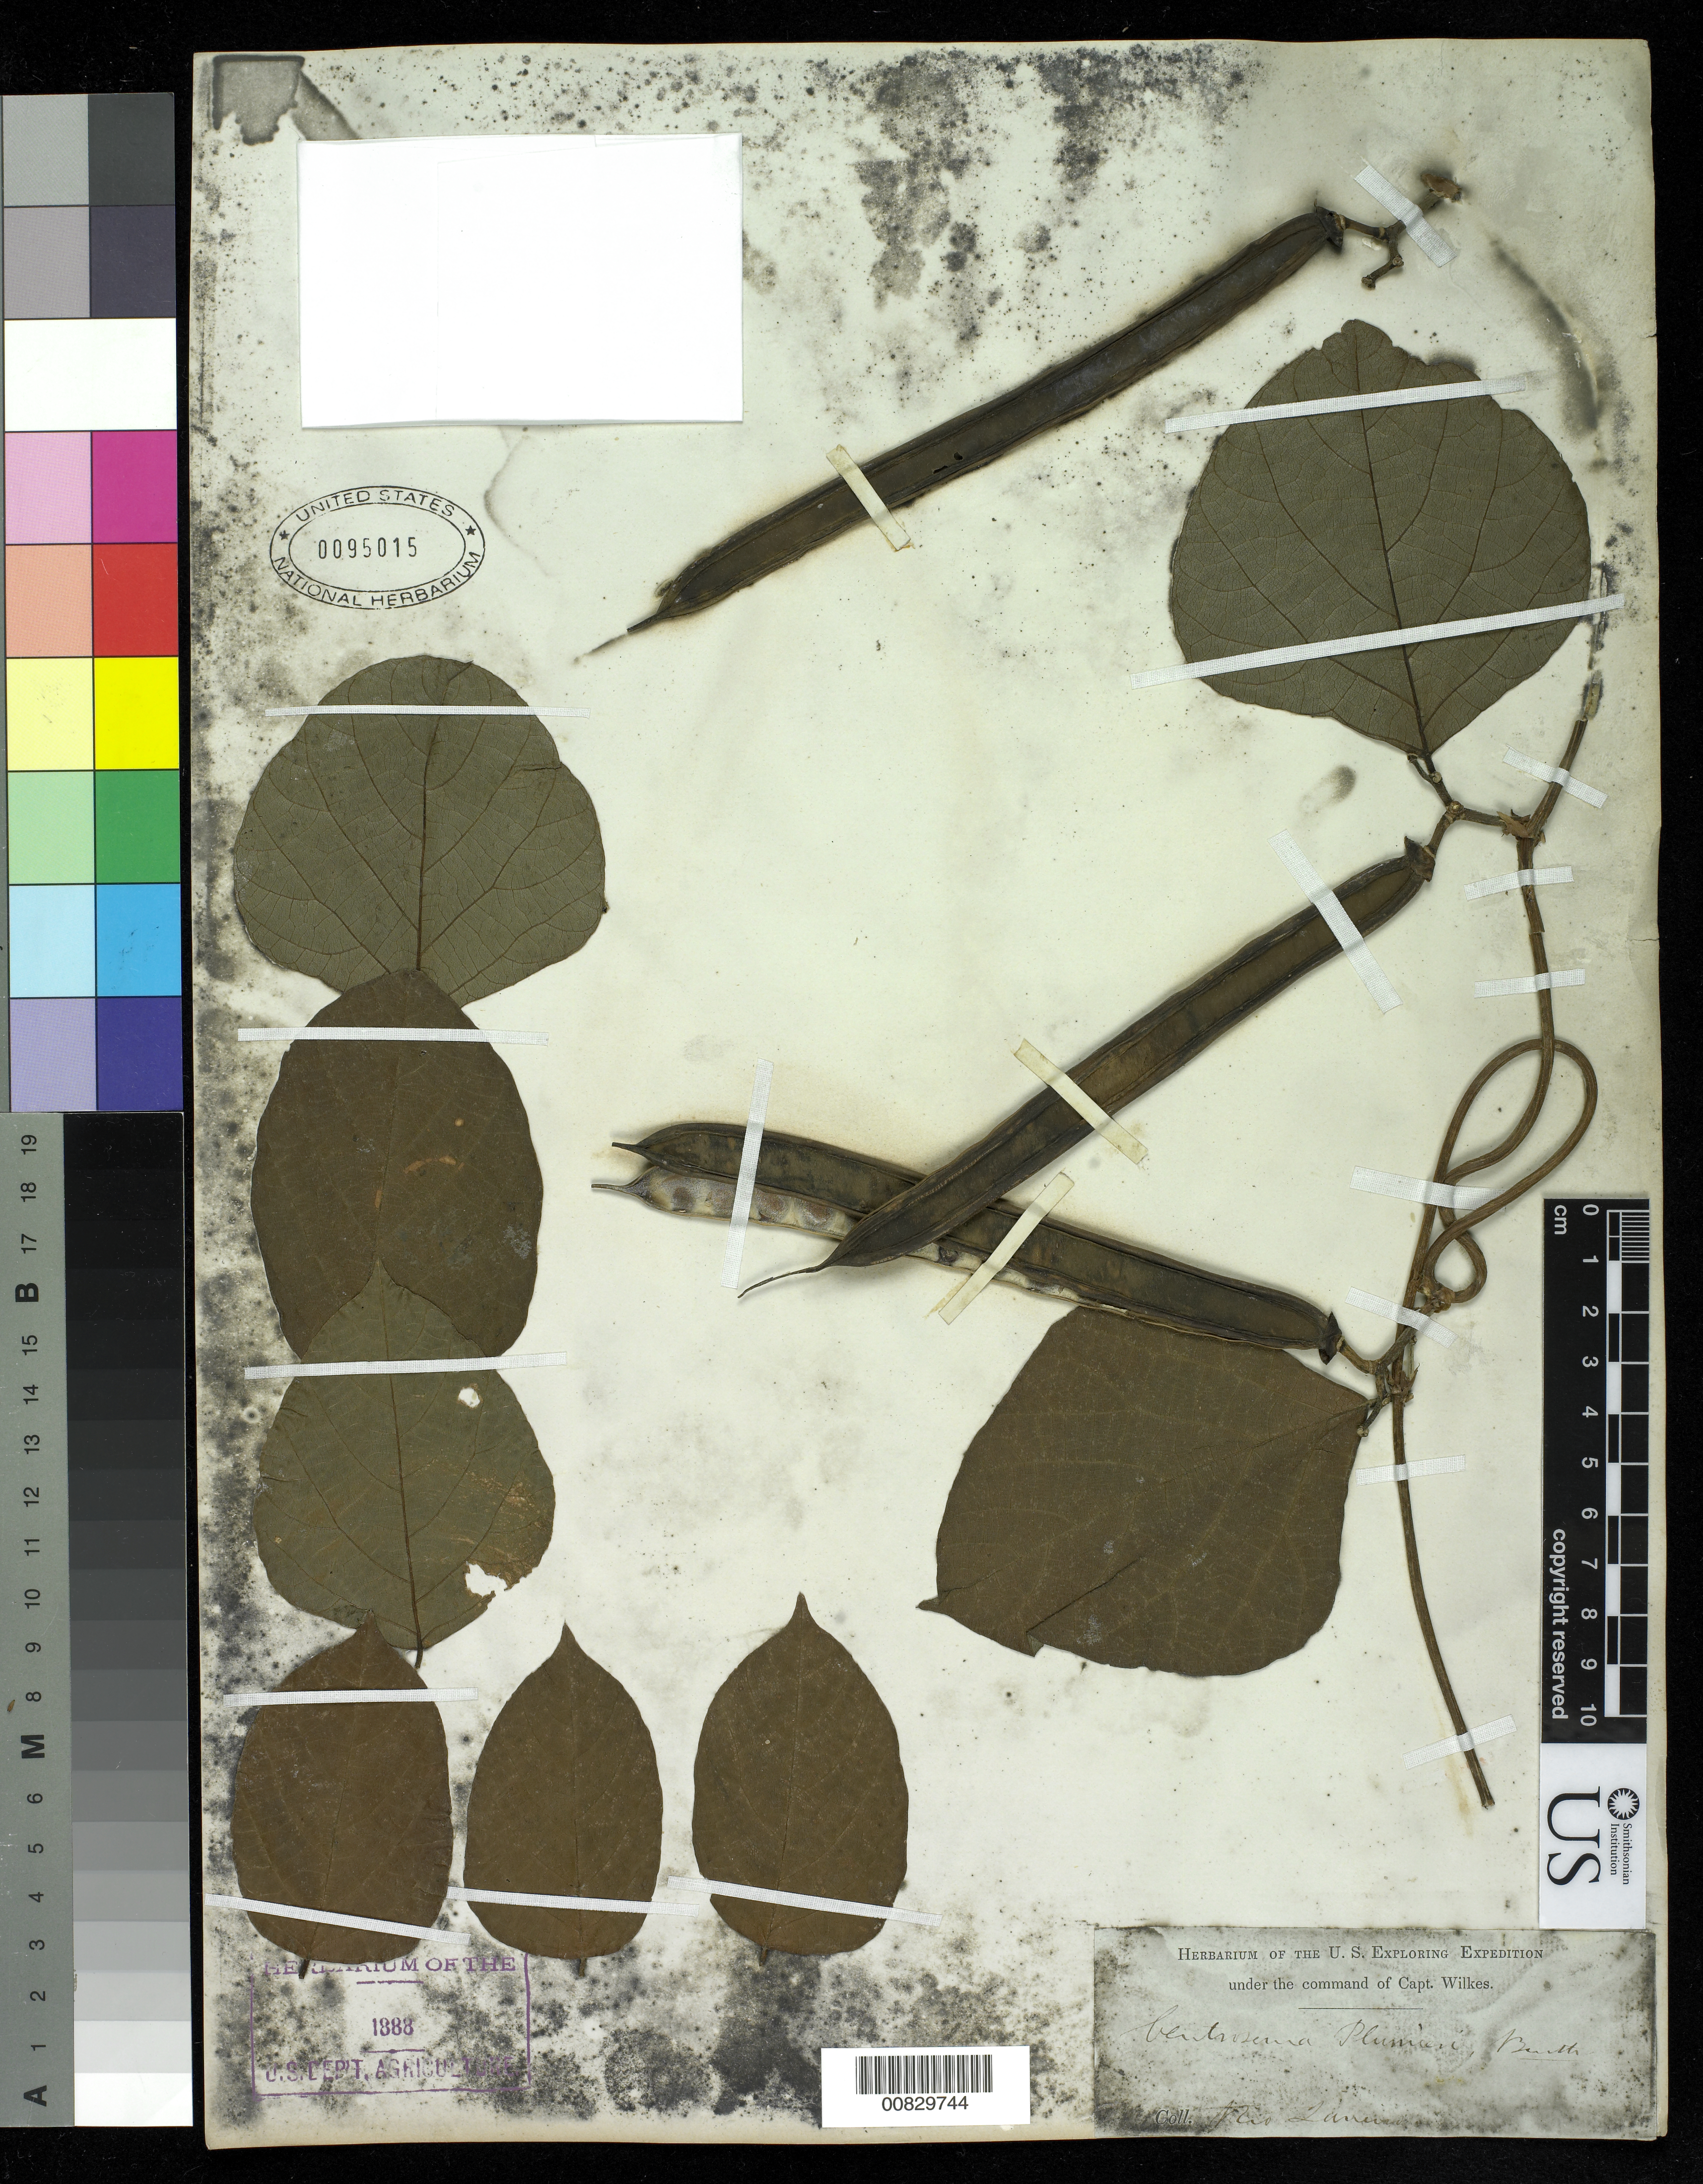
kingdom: Plantae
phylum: Tracheophyta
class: Magnoliopsida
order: Fabales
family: Fabaceae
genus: Centrosema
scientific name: Centrosema plumieri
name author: (Turpin ex Pers.) Benth.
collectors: Wilkes Explor. Exped.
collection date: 1838/1842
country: Brazil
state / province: Rio de Janeiro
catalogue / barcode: US 95015